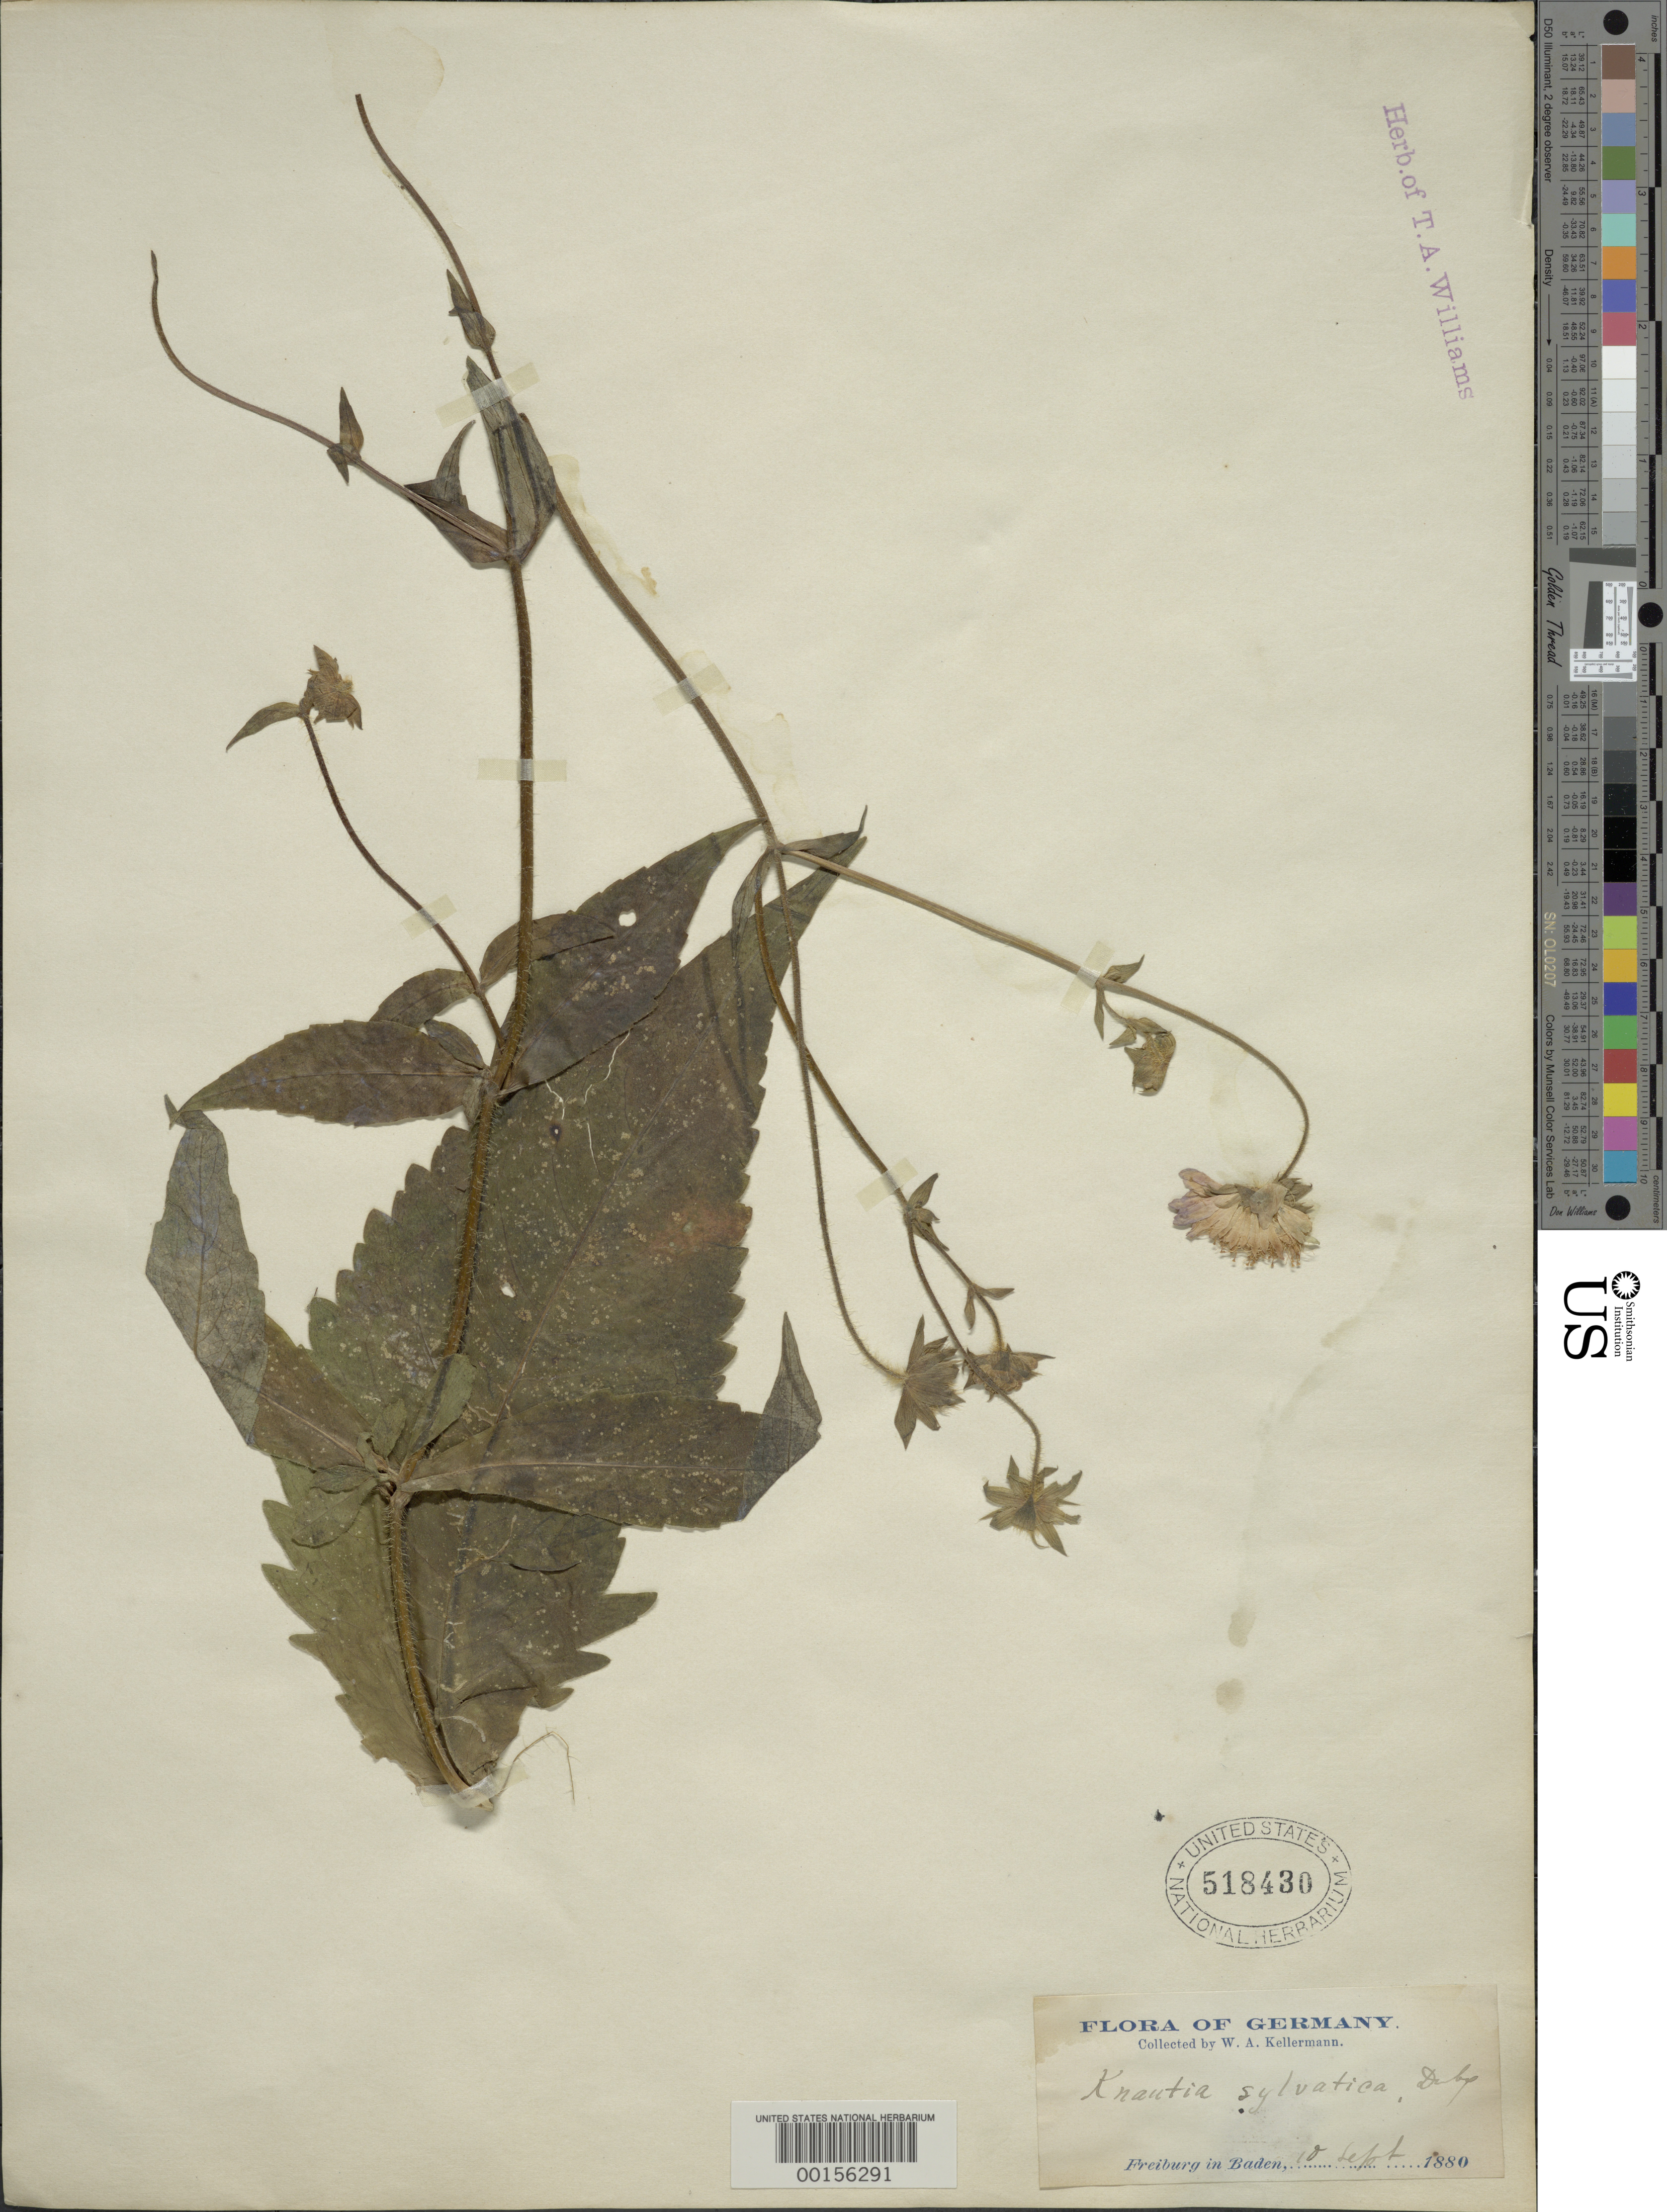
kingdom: Plantae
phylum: Tracheophyta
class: Magnoliopsida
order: Dipsacales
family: Caprifoliaceae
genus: Knautia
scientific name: Knautia sylvatica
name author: Duby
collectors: W. A. Kellerman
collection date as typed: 10 Sep 1880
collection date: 1880-09-10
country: Germany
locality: Freiburg in Baden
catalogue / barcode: US 518430